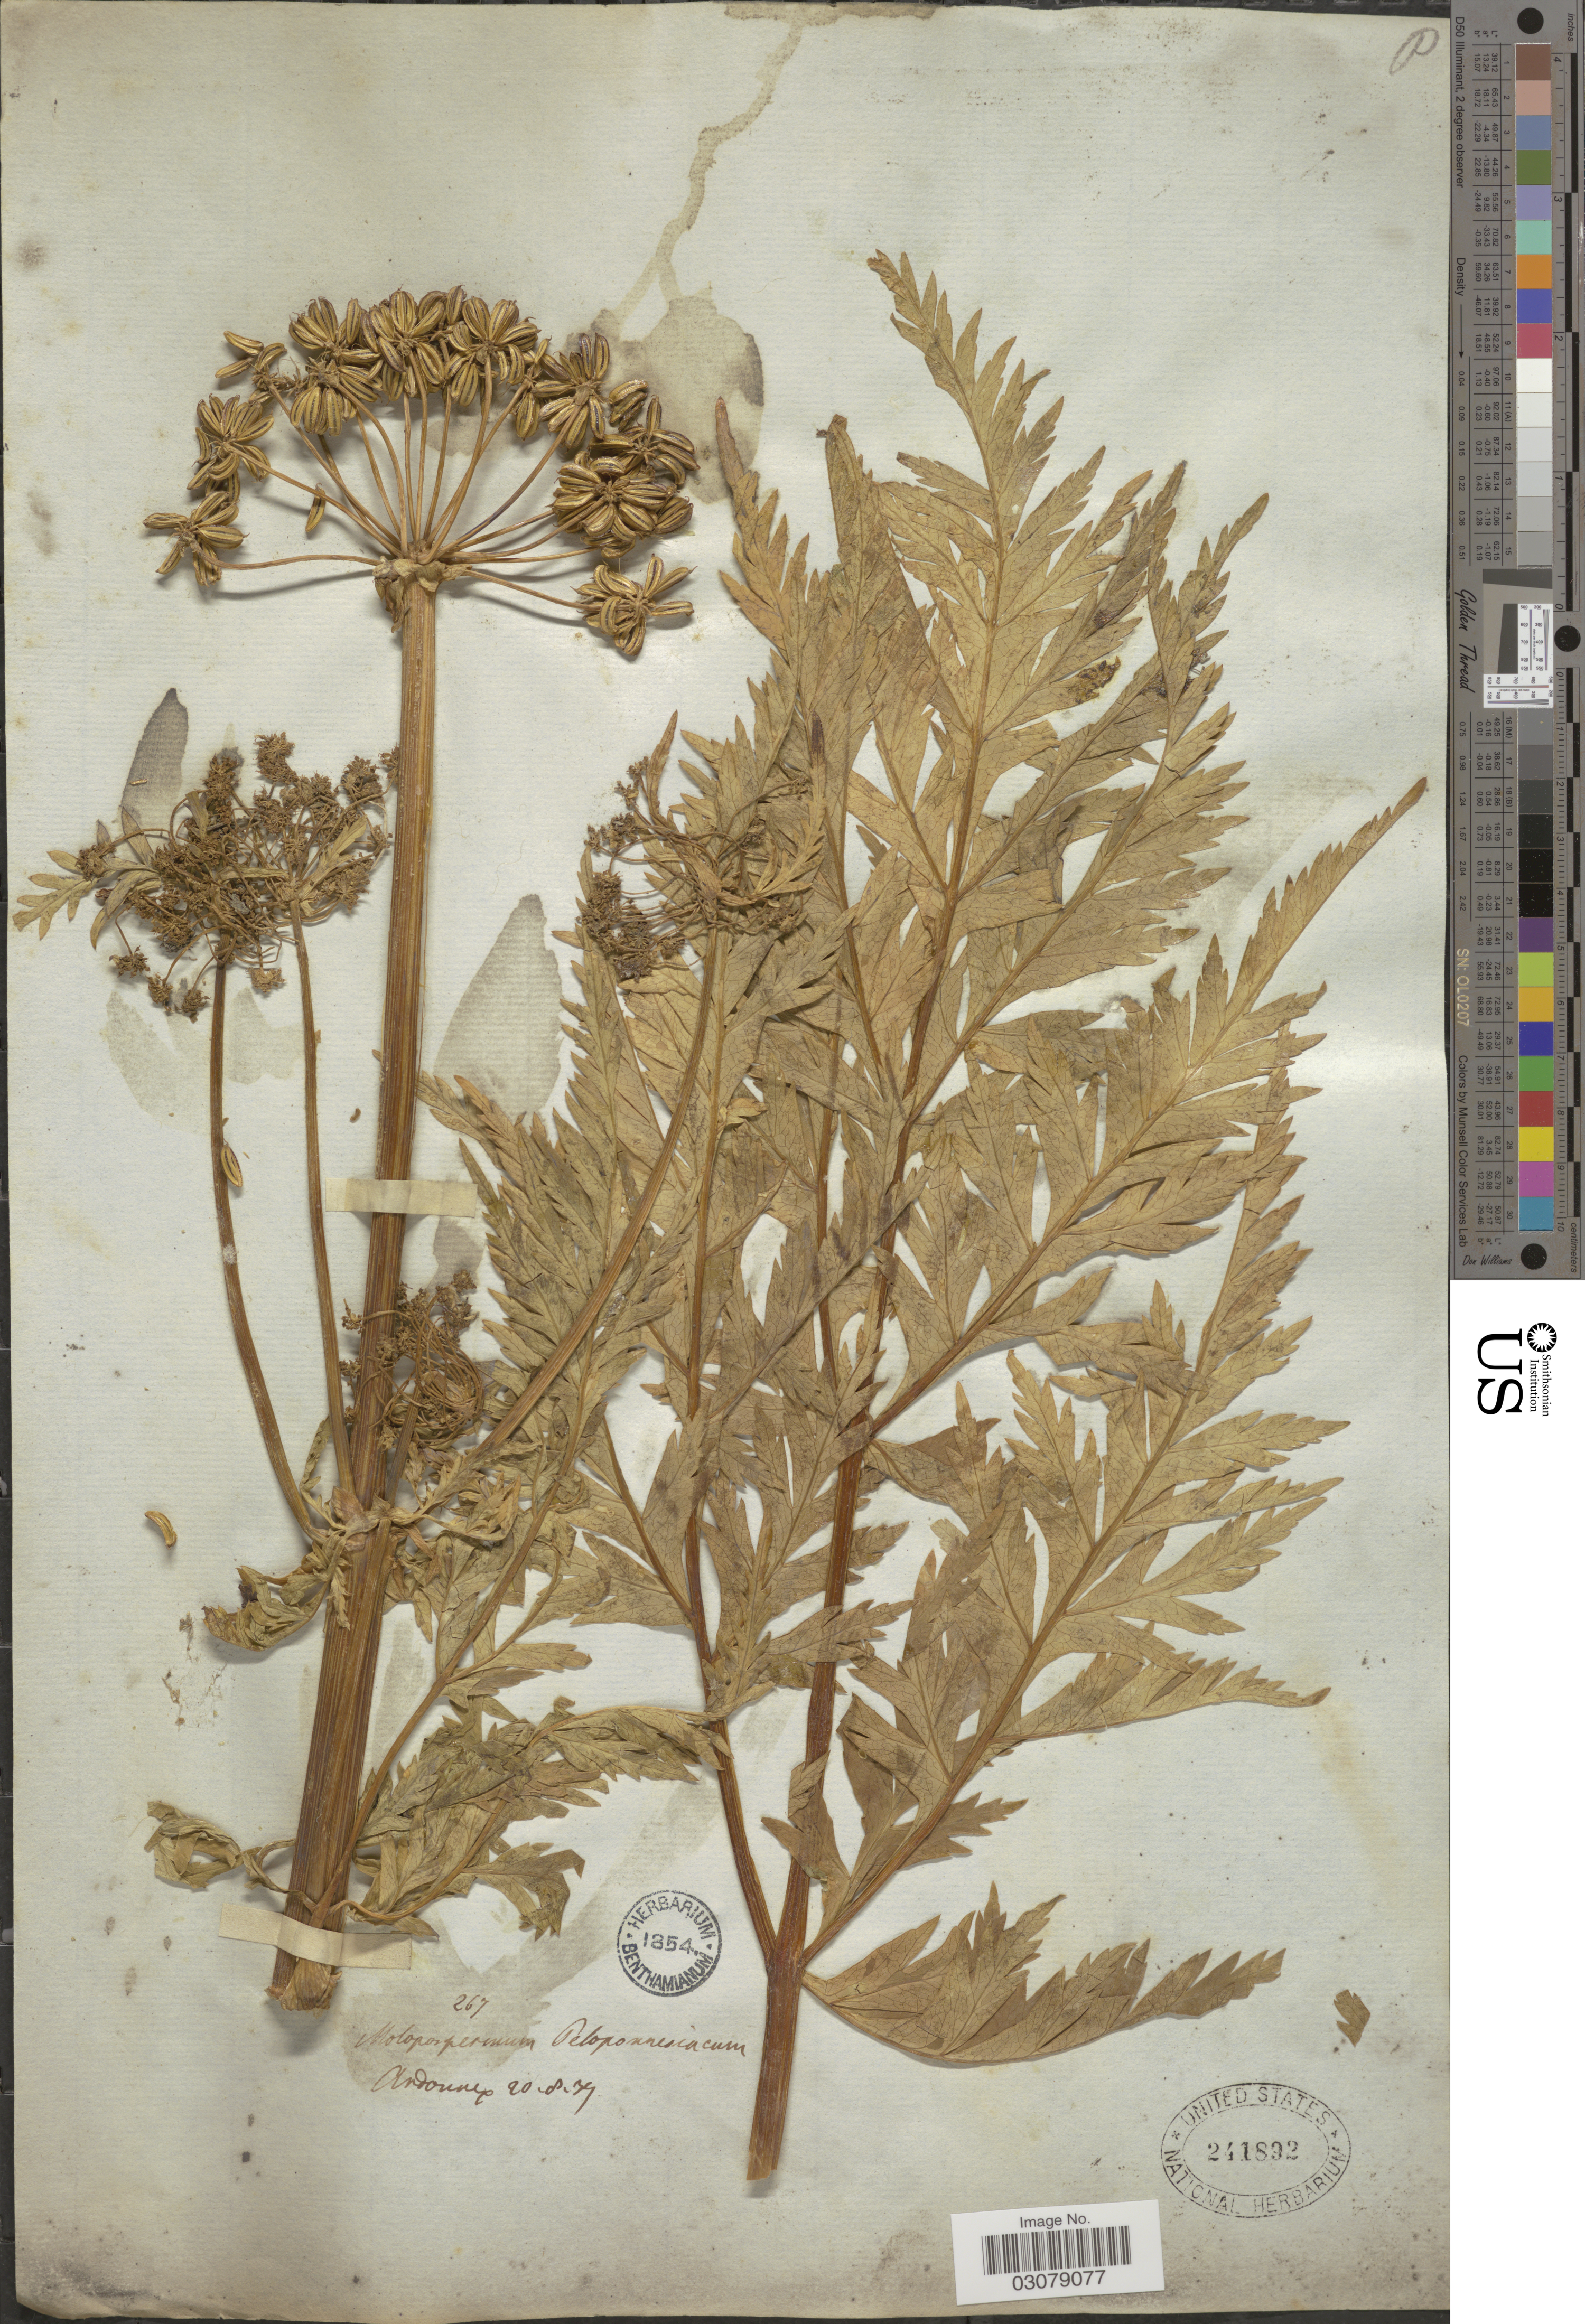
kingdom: Plantae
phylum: Tracheophyta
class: Magnoliopsida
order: Apiales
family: Apiaceae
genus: Molopospermum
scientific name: Molopospermum peloponnesiacum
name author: (L.) W.D.J. Koch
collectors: Ardouny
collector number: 267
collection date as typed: Transcribed d/m/y: 20/8/79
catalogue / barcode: US 241892